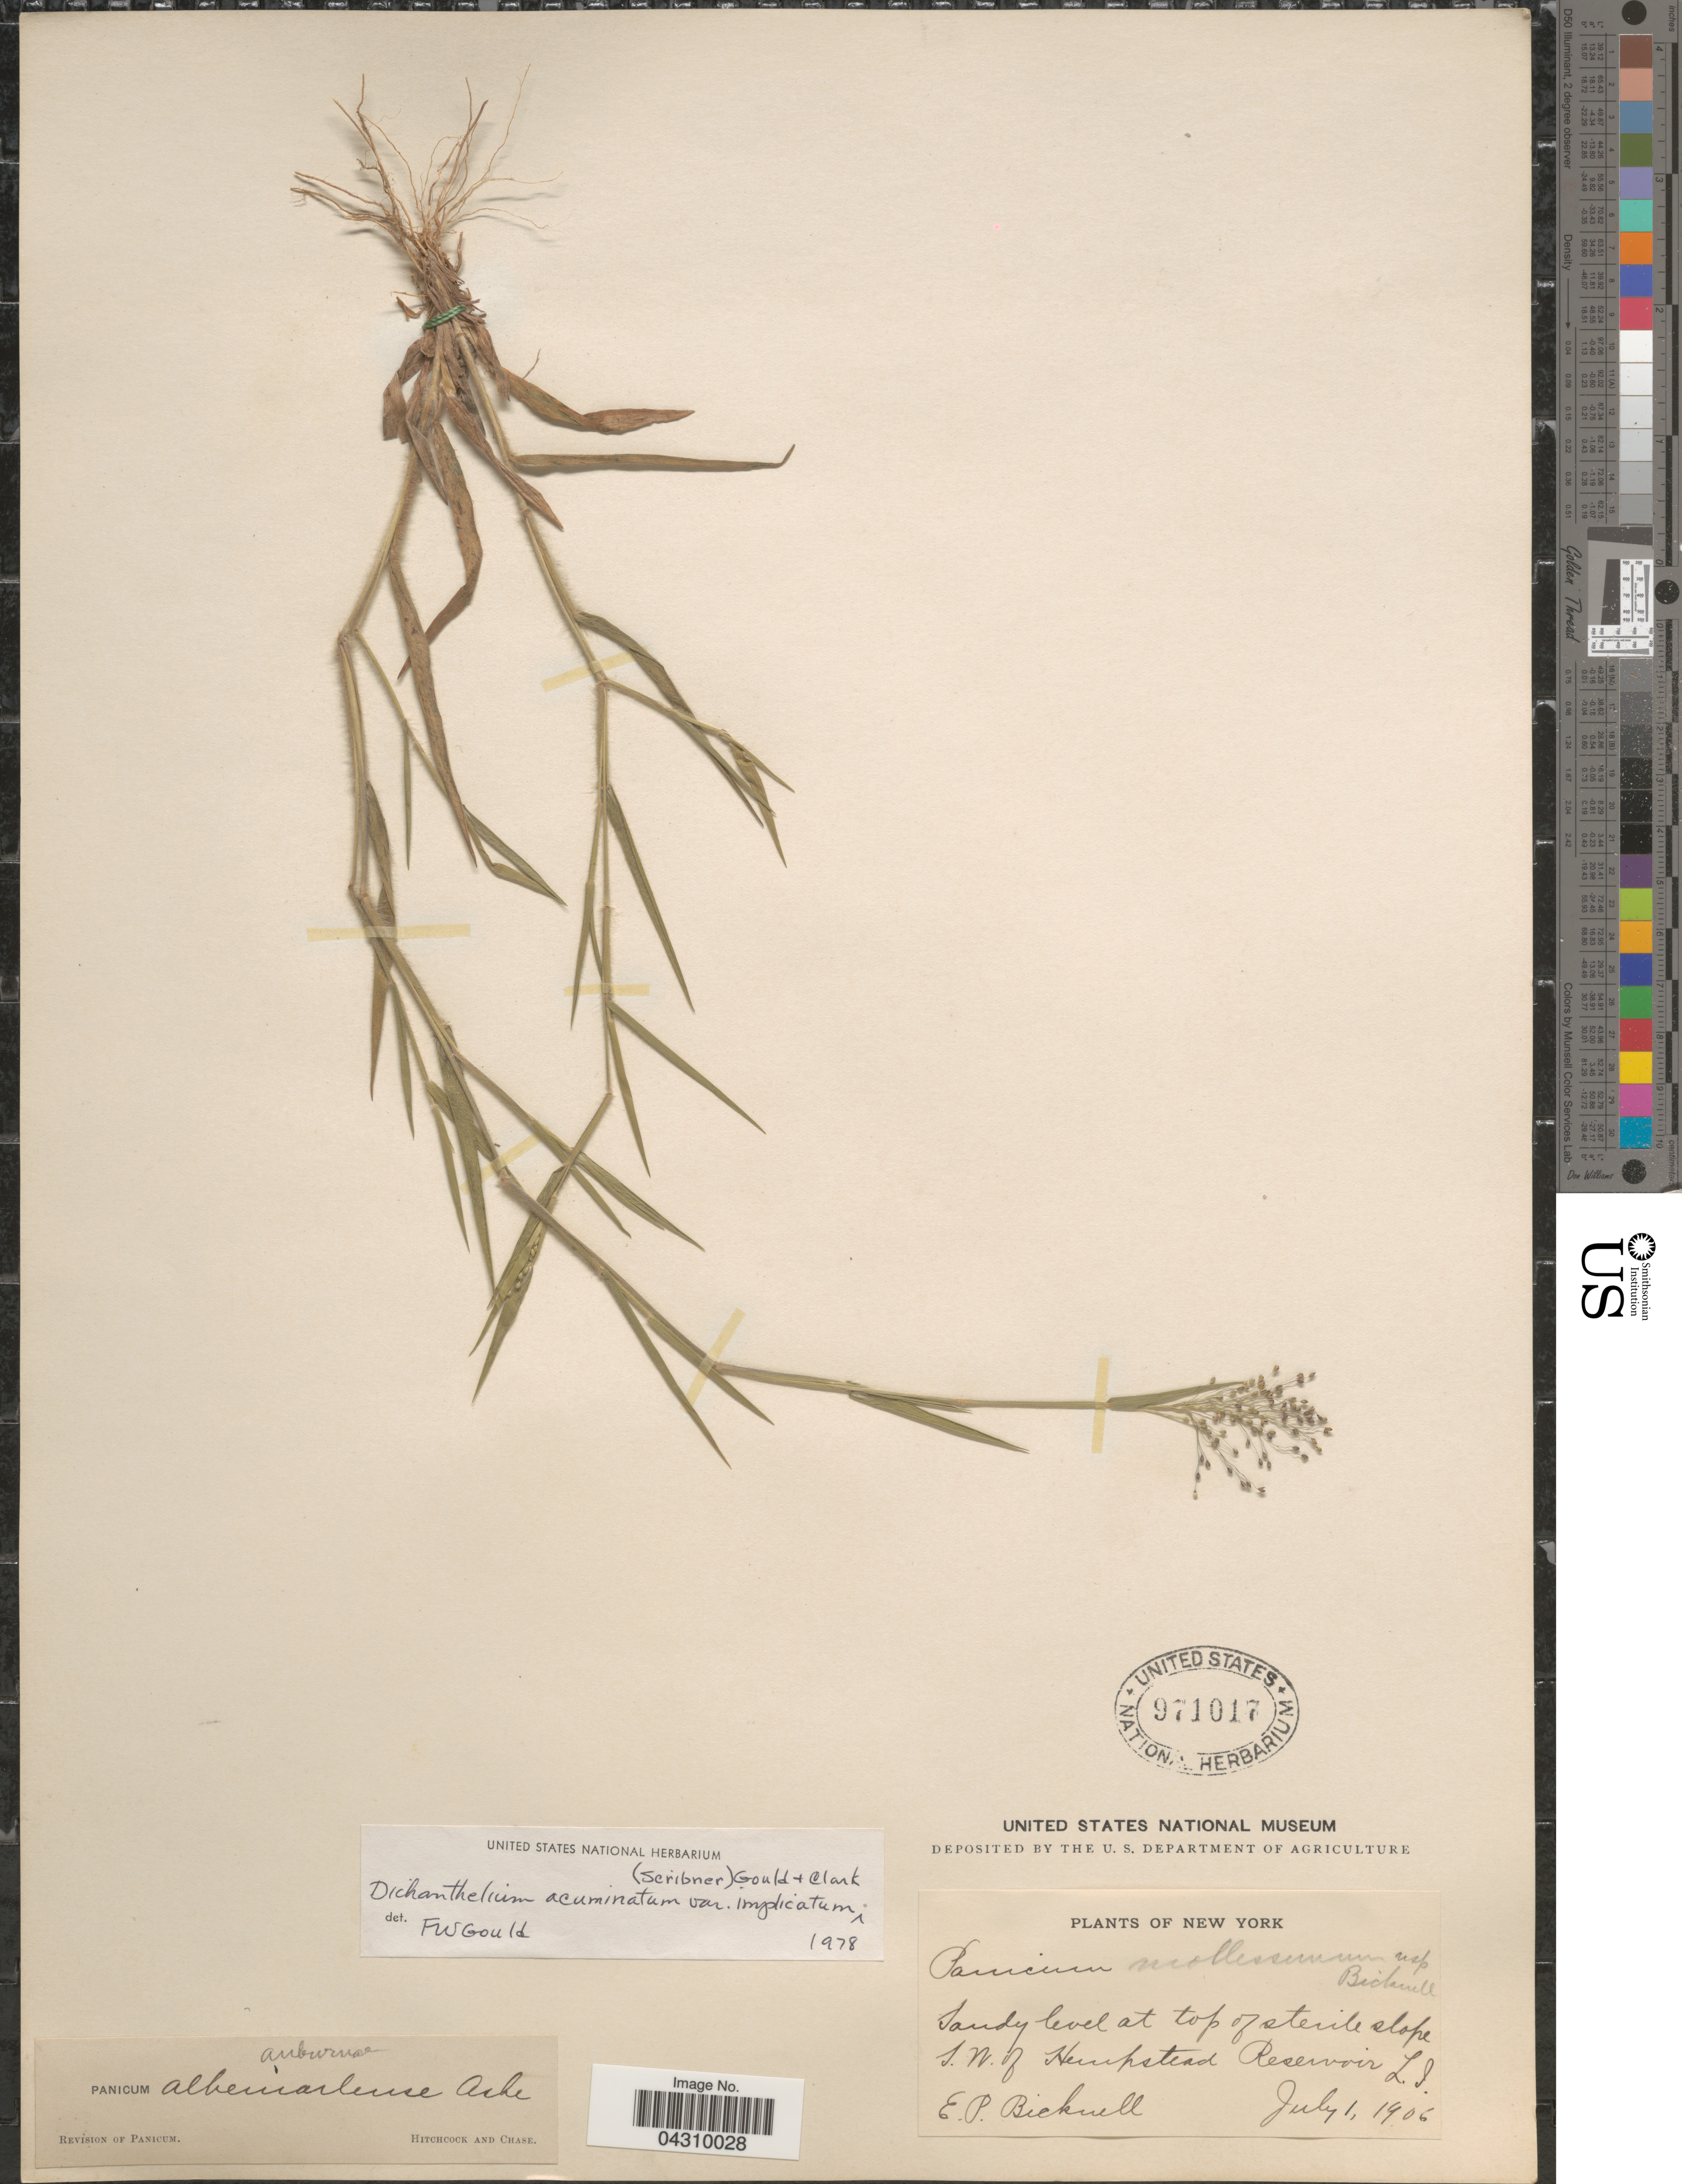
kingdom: Plantae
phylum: Tracheophyta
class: Liliopsida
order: Poales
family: Poaceae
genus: Dichanthelium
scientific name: Dichanthelium acuminatum var. acuminatum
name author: (Sw.) Gould & C.A. Clark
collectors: E. P. Bicknell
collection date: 1906-07-01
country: United States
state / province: New York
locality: Sandy level at top of sterile slope S. W. of Hempstead Reservoir L. I.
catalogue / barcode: US 971017